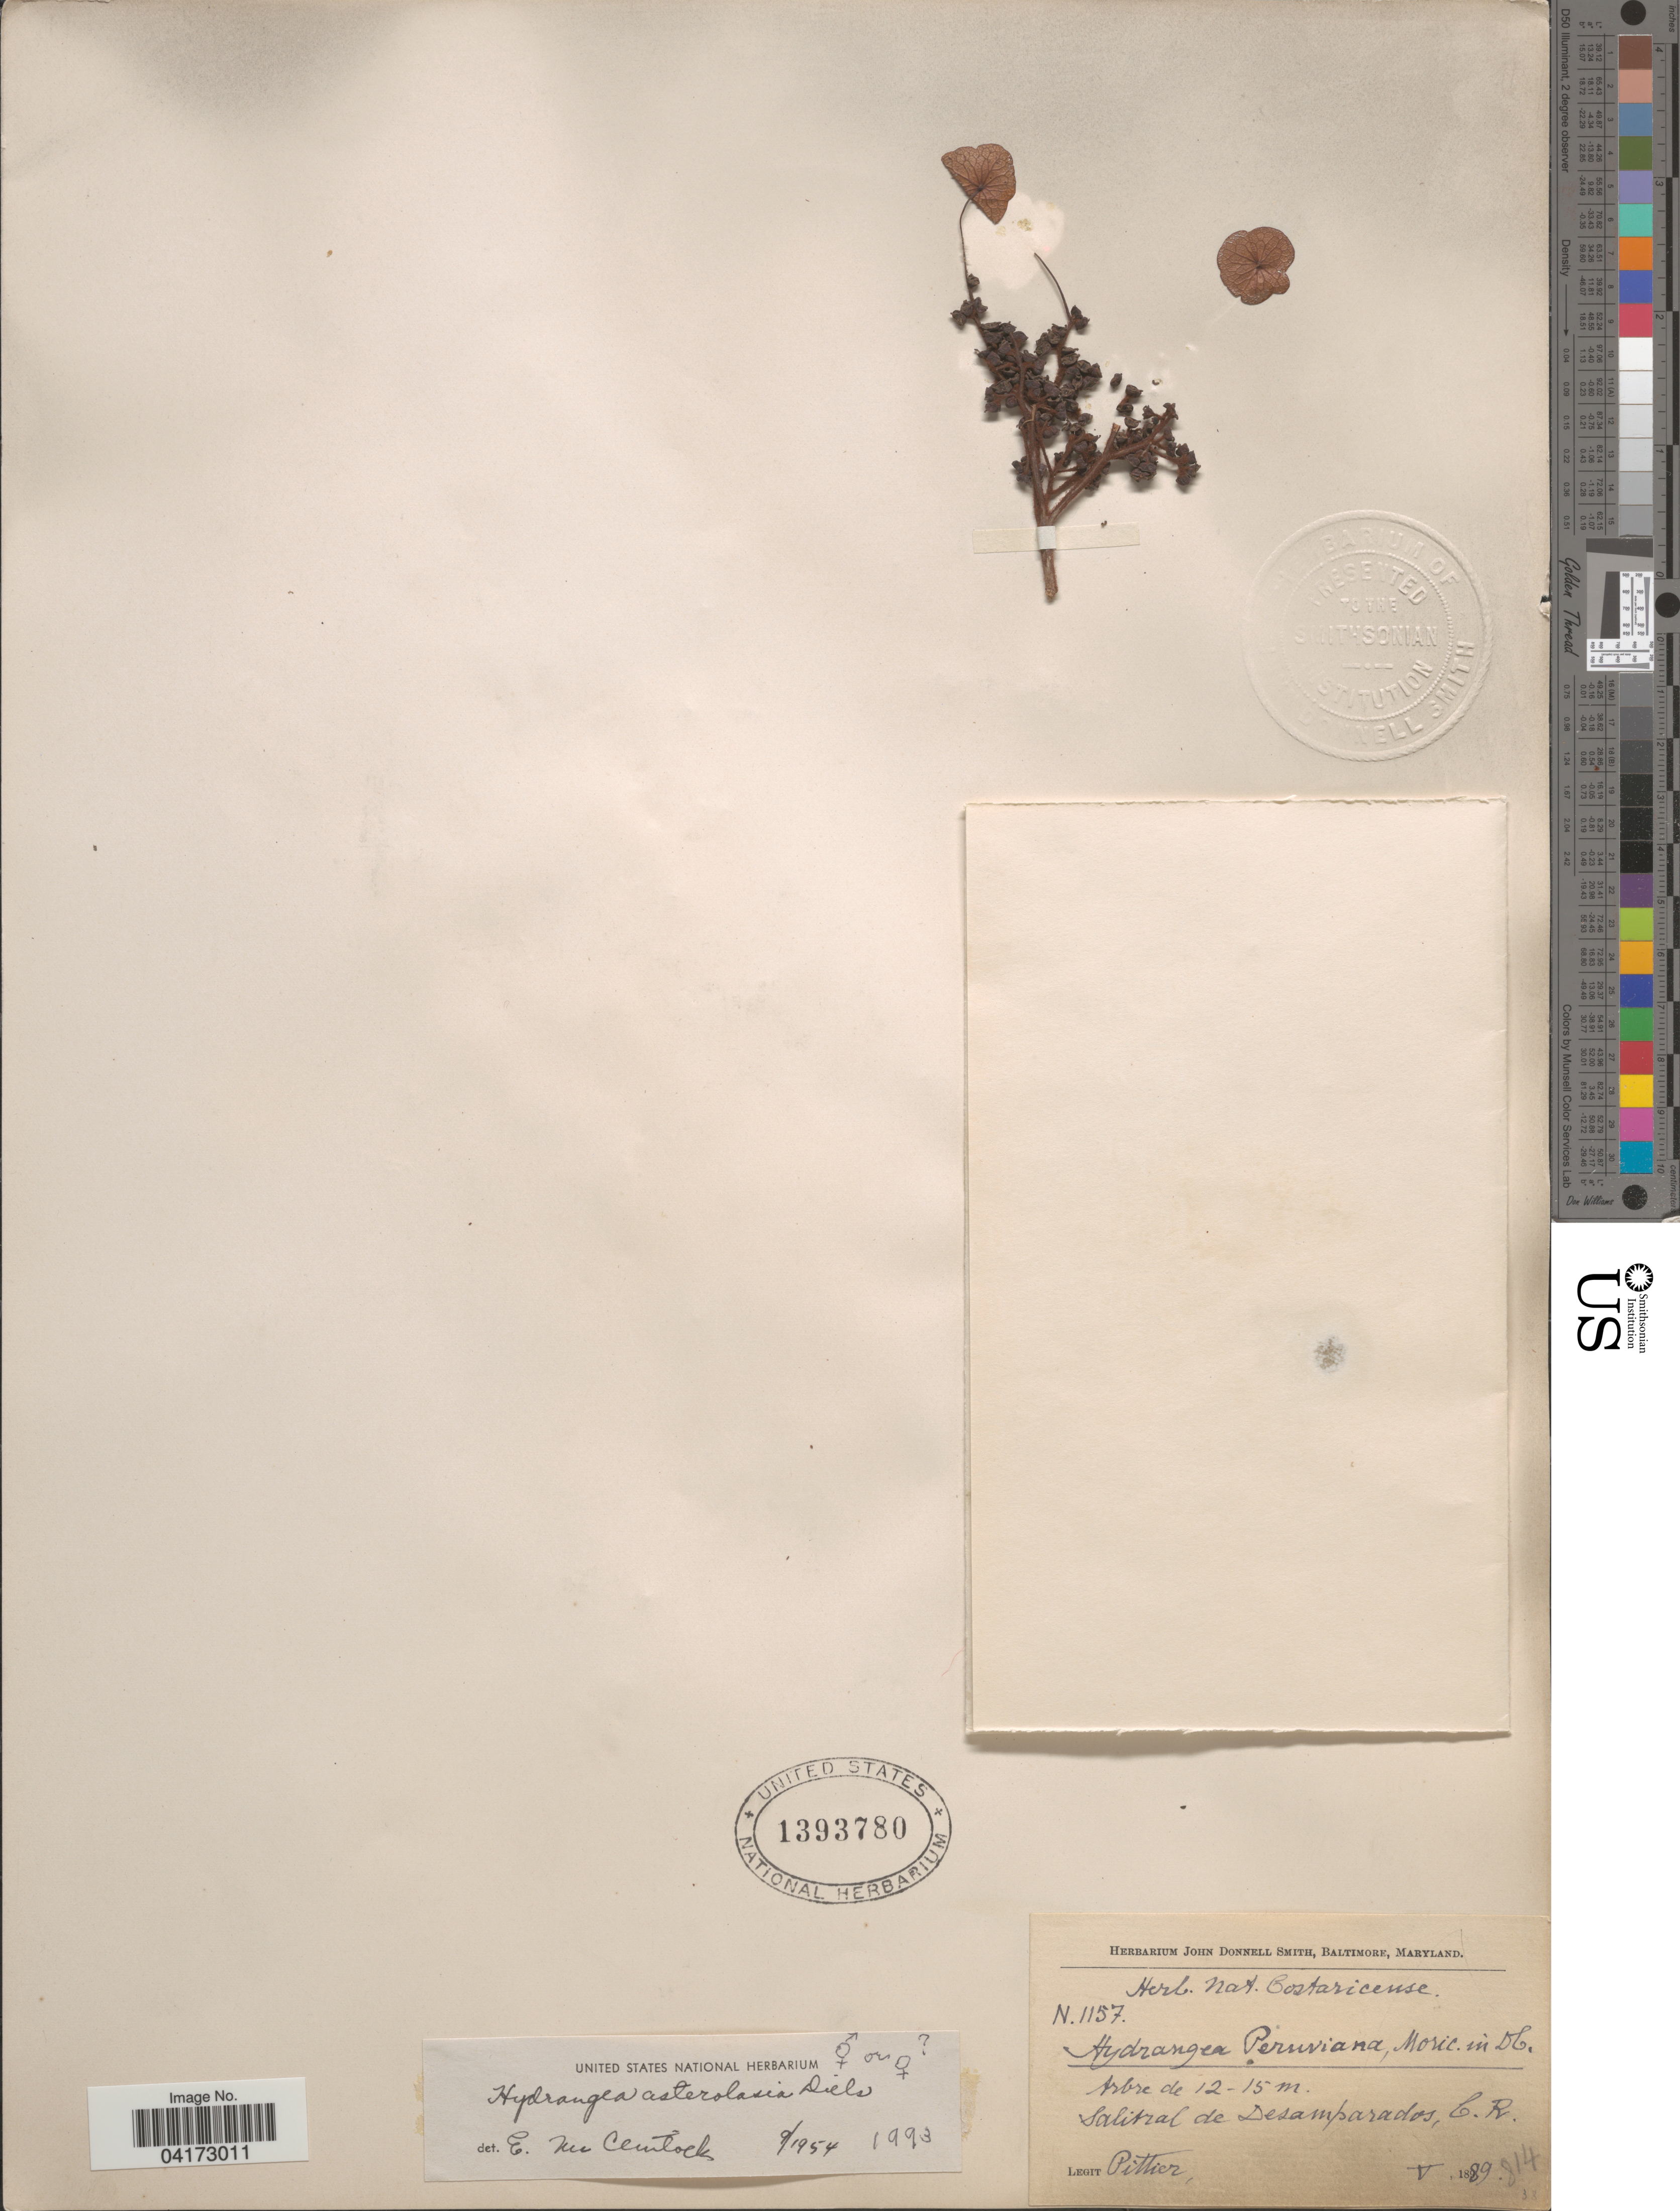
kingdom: Plantae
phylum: Tracheophyta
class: Magnoliopsida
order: Cornales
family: Hydrangeaceae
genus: Hydrangea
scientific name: Hydrangea asterolasia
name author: Diels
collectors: Pittier, --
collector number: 1157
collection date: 1889-05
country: Costa Rica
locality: Salitral de Desamparados.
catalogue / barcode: US 1393780